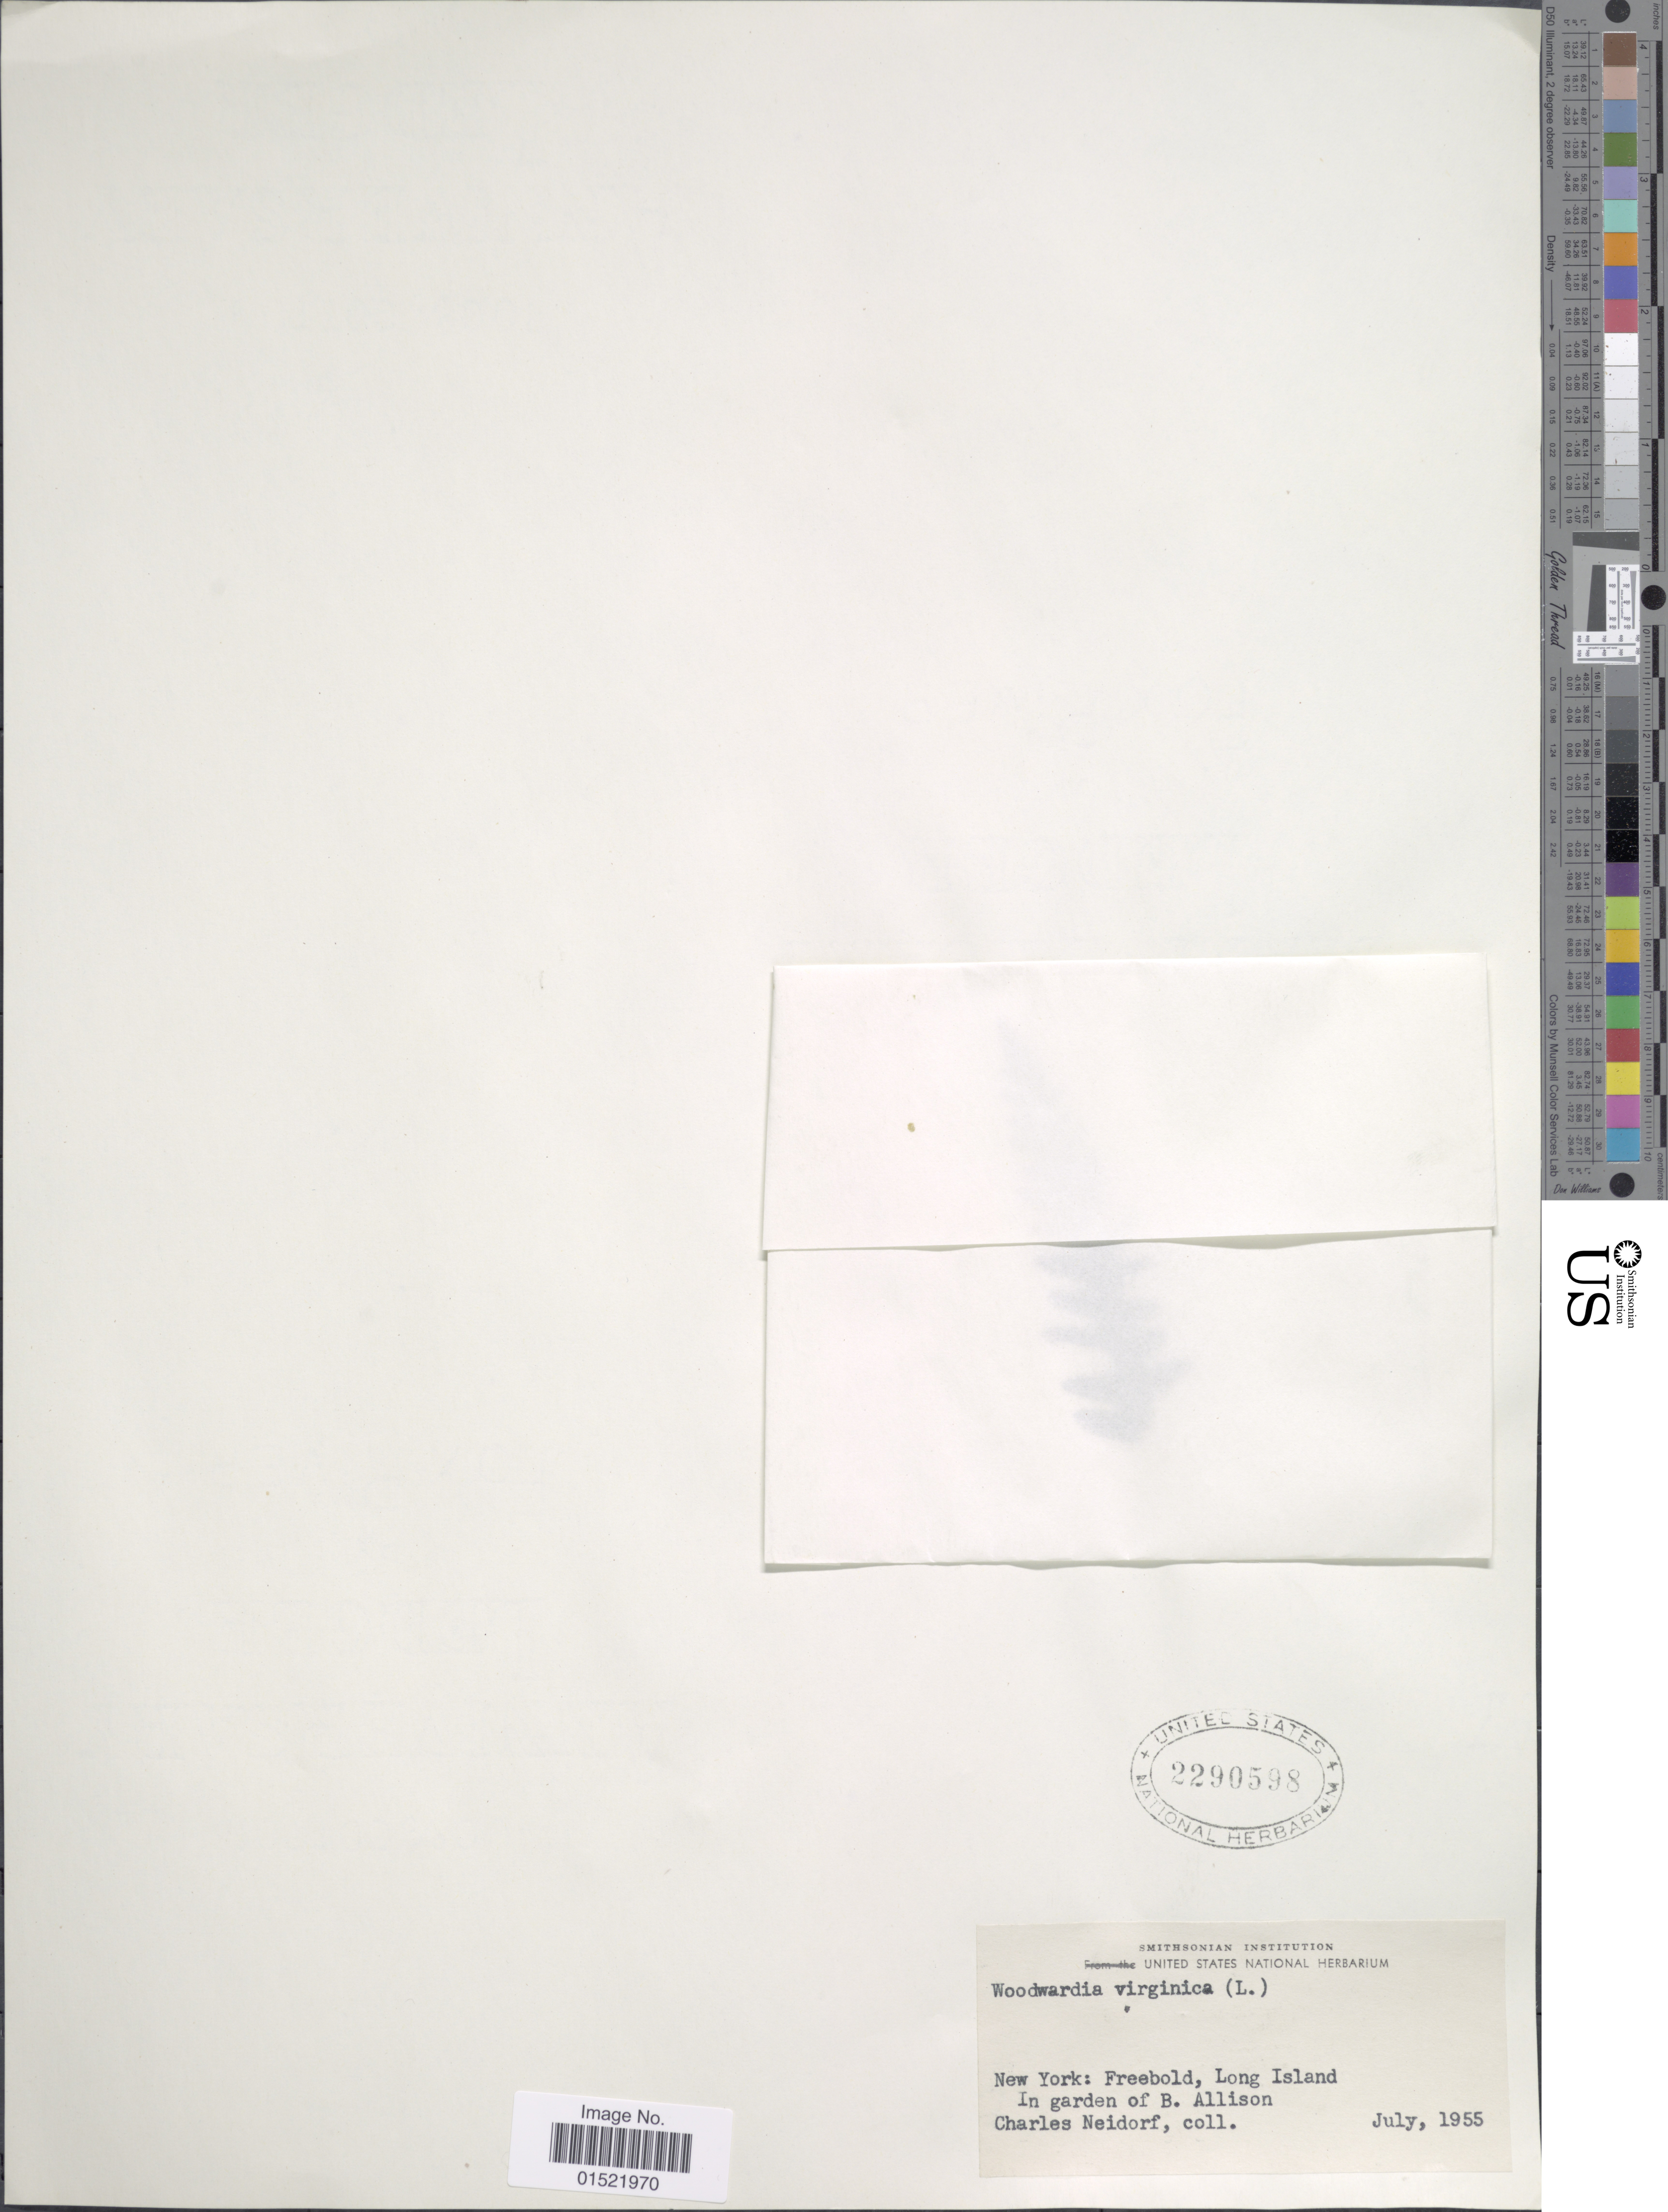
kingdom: Plantae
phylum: Tracheophyta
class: Polypodiopsida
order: Polypodiales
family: Blechnaceae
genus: Woodwardia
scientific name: Woodwardia virginica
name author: (L.) R.M. Sm.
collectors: C. Neidorf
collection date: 1955-07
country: United States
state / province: New York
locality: New York: Freebold, Long Island, in garden of B. Allison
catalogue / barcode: US 2290598